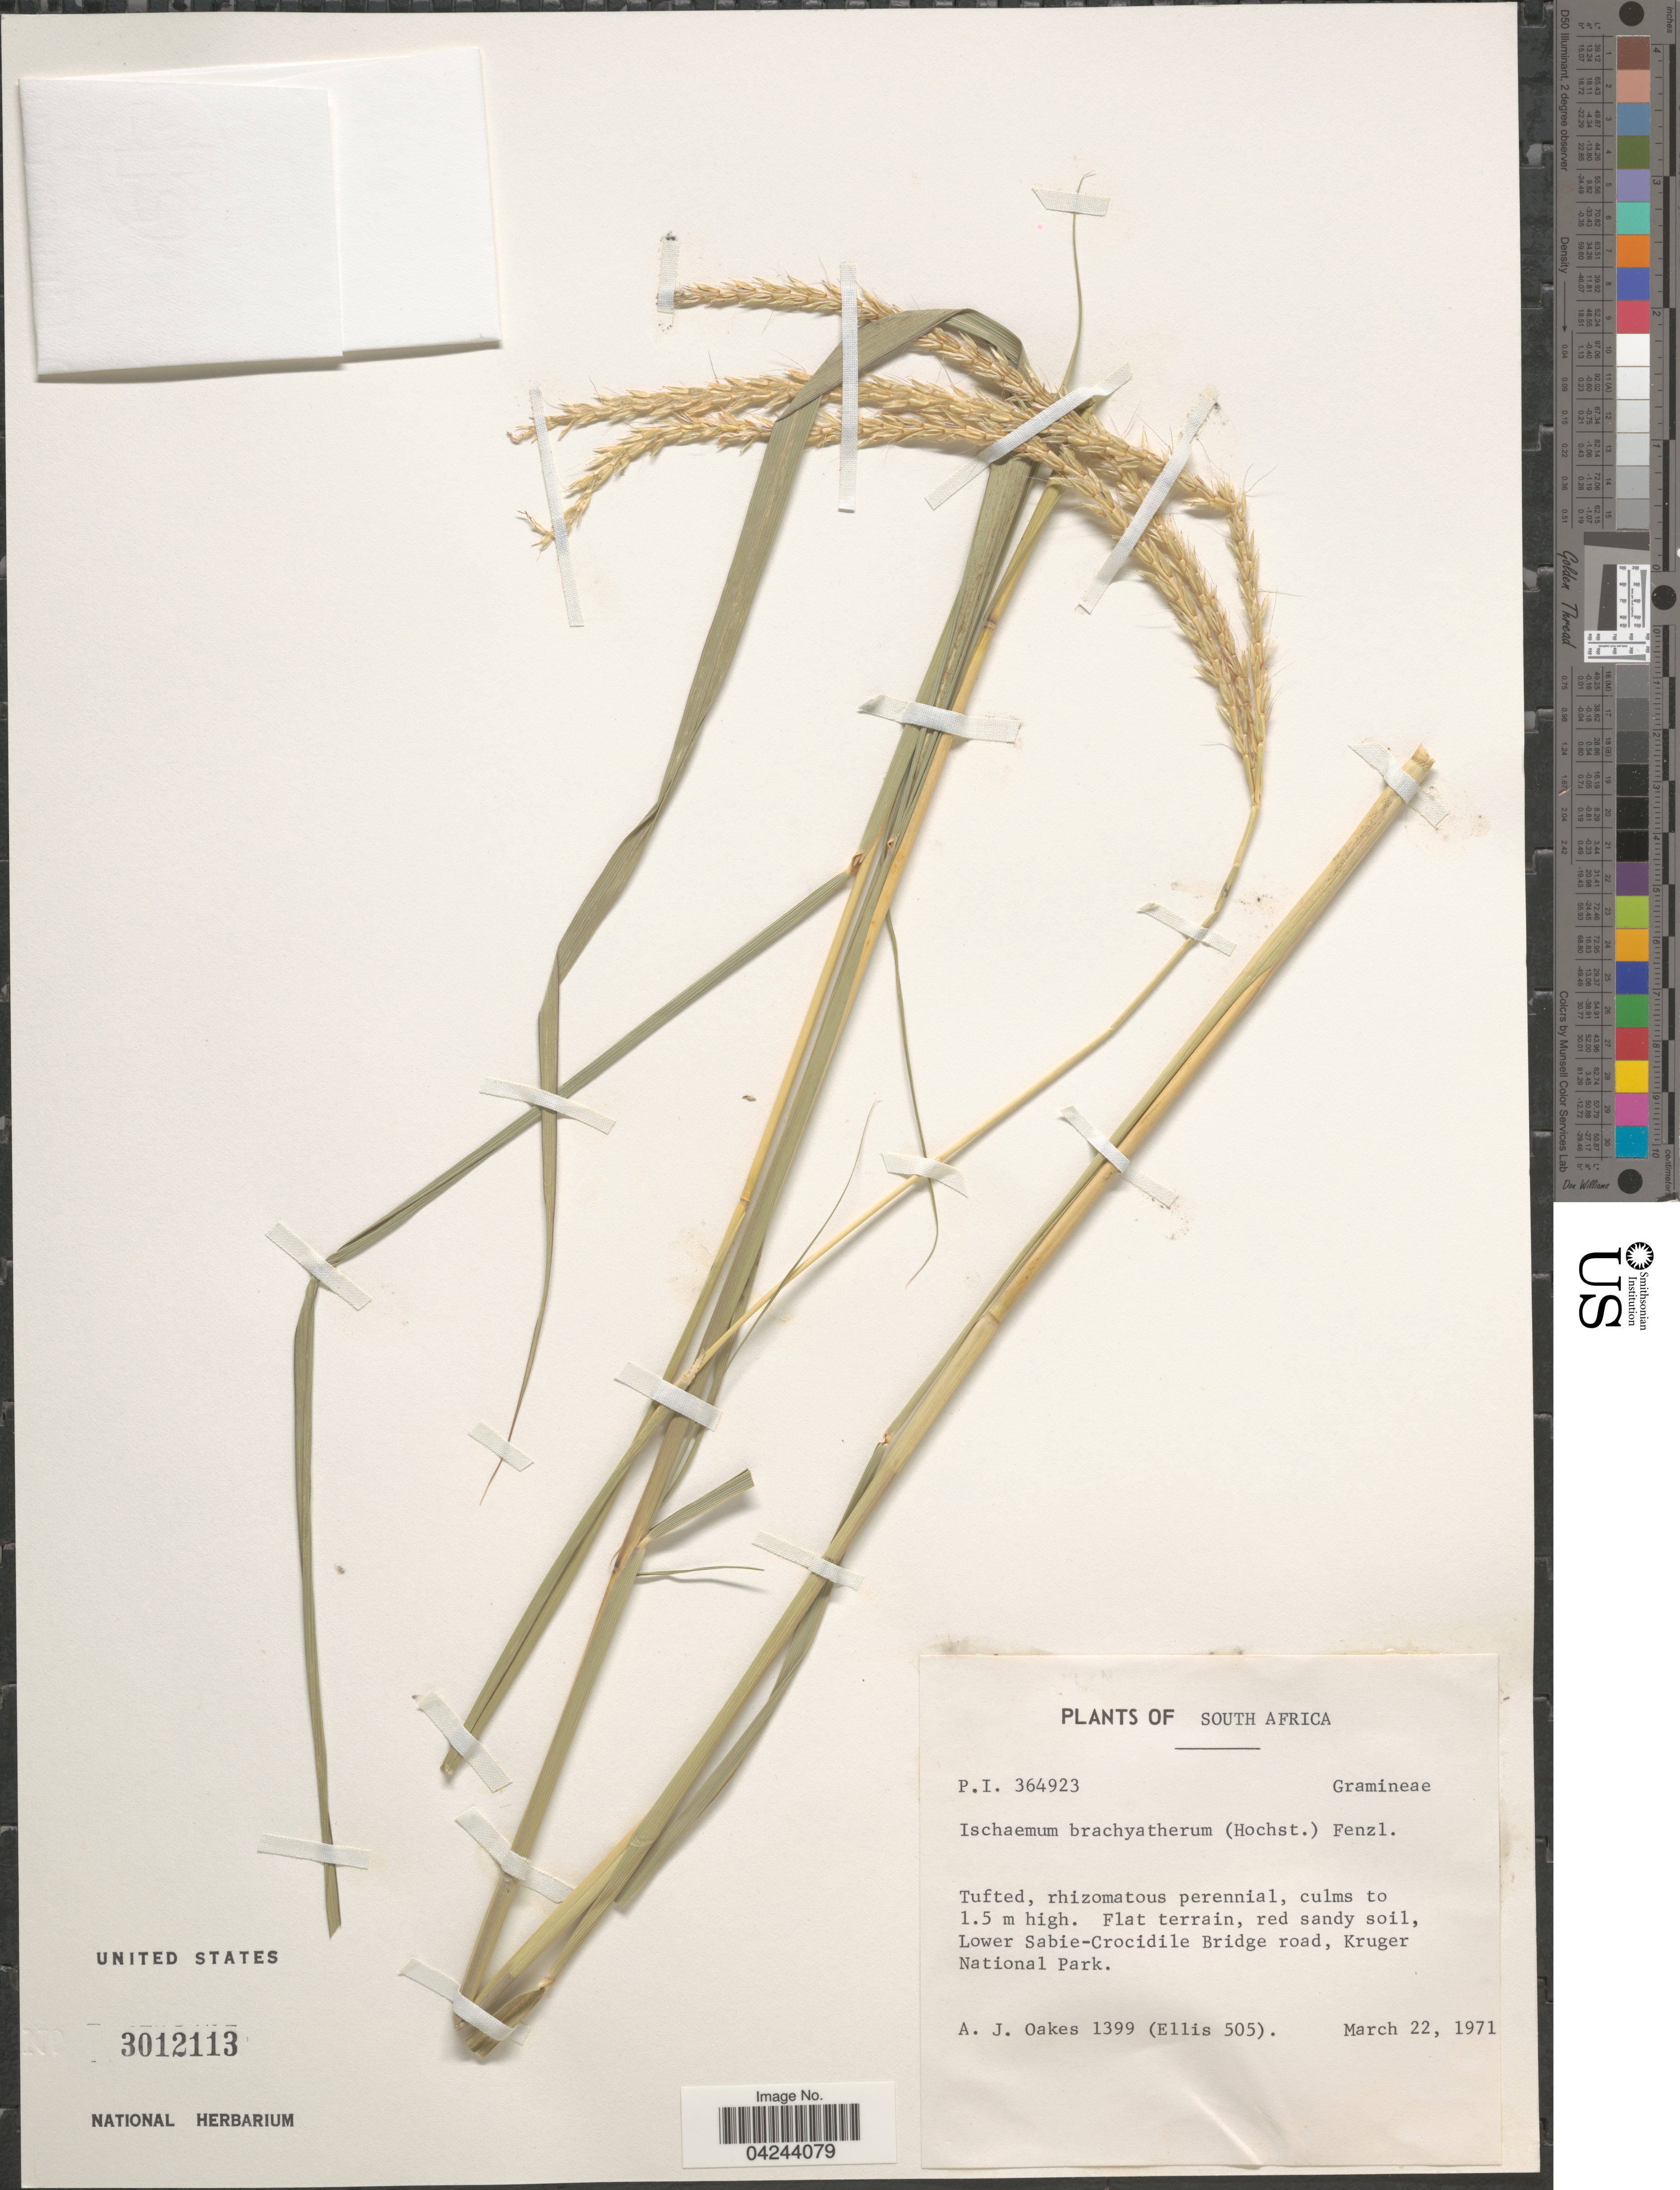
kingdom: Plantae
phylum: Tracheophyta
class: Liliopsida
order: Poales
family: Poaceae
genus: Ischaemum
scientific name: Ischaemum afrum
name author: (J.F. Gmel.) Dandy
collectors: A. Oakes & -. Ellis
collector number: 1399/505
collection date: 1971-03-22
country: South Africa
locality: Lower Sabie-Crocidile Bridge road, Kruger National Park.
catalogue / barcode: US 3012113